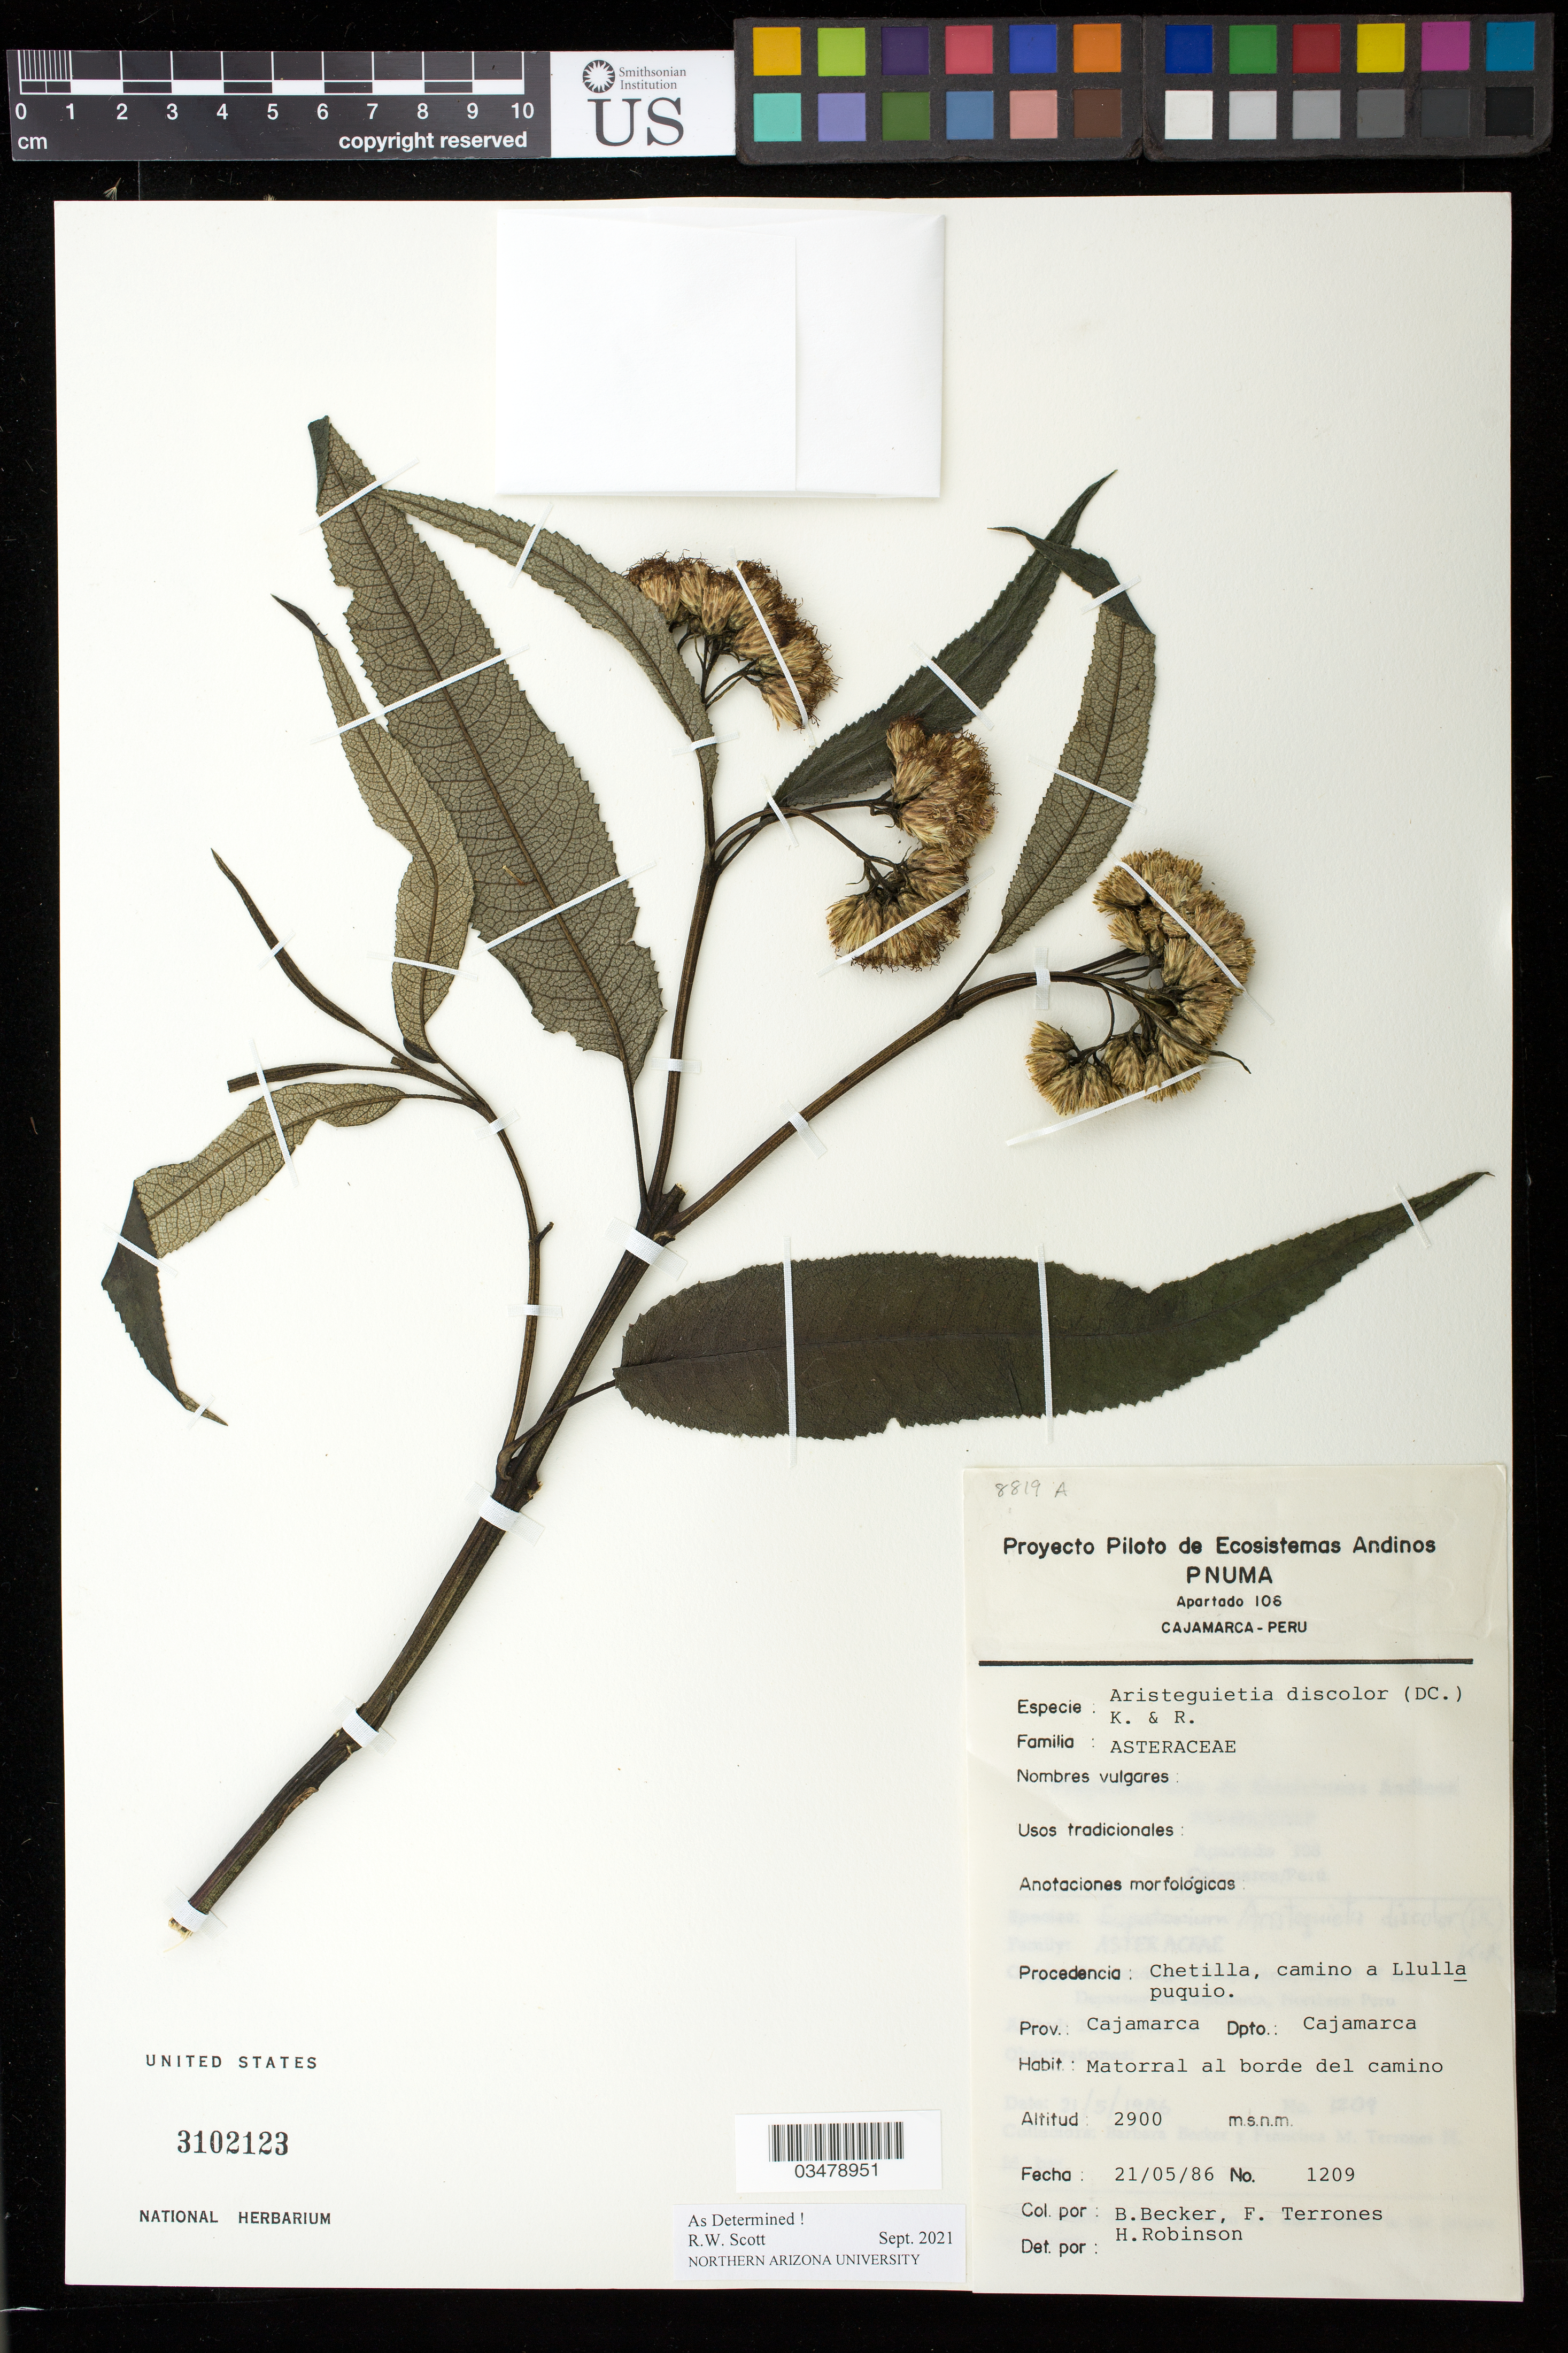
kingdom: Plantae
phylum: Tracheophyta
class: Magnoliopsida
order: Asterales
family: Asteraceae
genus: Aristeguietia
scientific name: Aristeguietia discolor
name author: (DC.) R.M. King & H. Rob.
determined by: Scott, R. W.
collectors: B. Becker & F. Terrones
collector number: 1209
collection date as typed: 21 May 1986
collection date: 1986-05-21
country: Peru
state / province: Cajamarca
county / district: Cajamarca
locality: Chetilla, camino a Llullapuquio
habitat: Matorral al borde del camino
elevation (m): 2800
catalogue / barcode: US 3102123